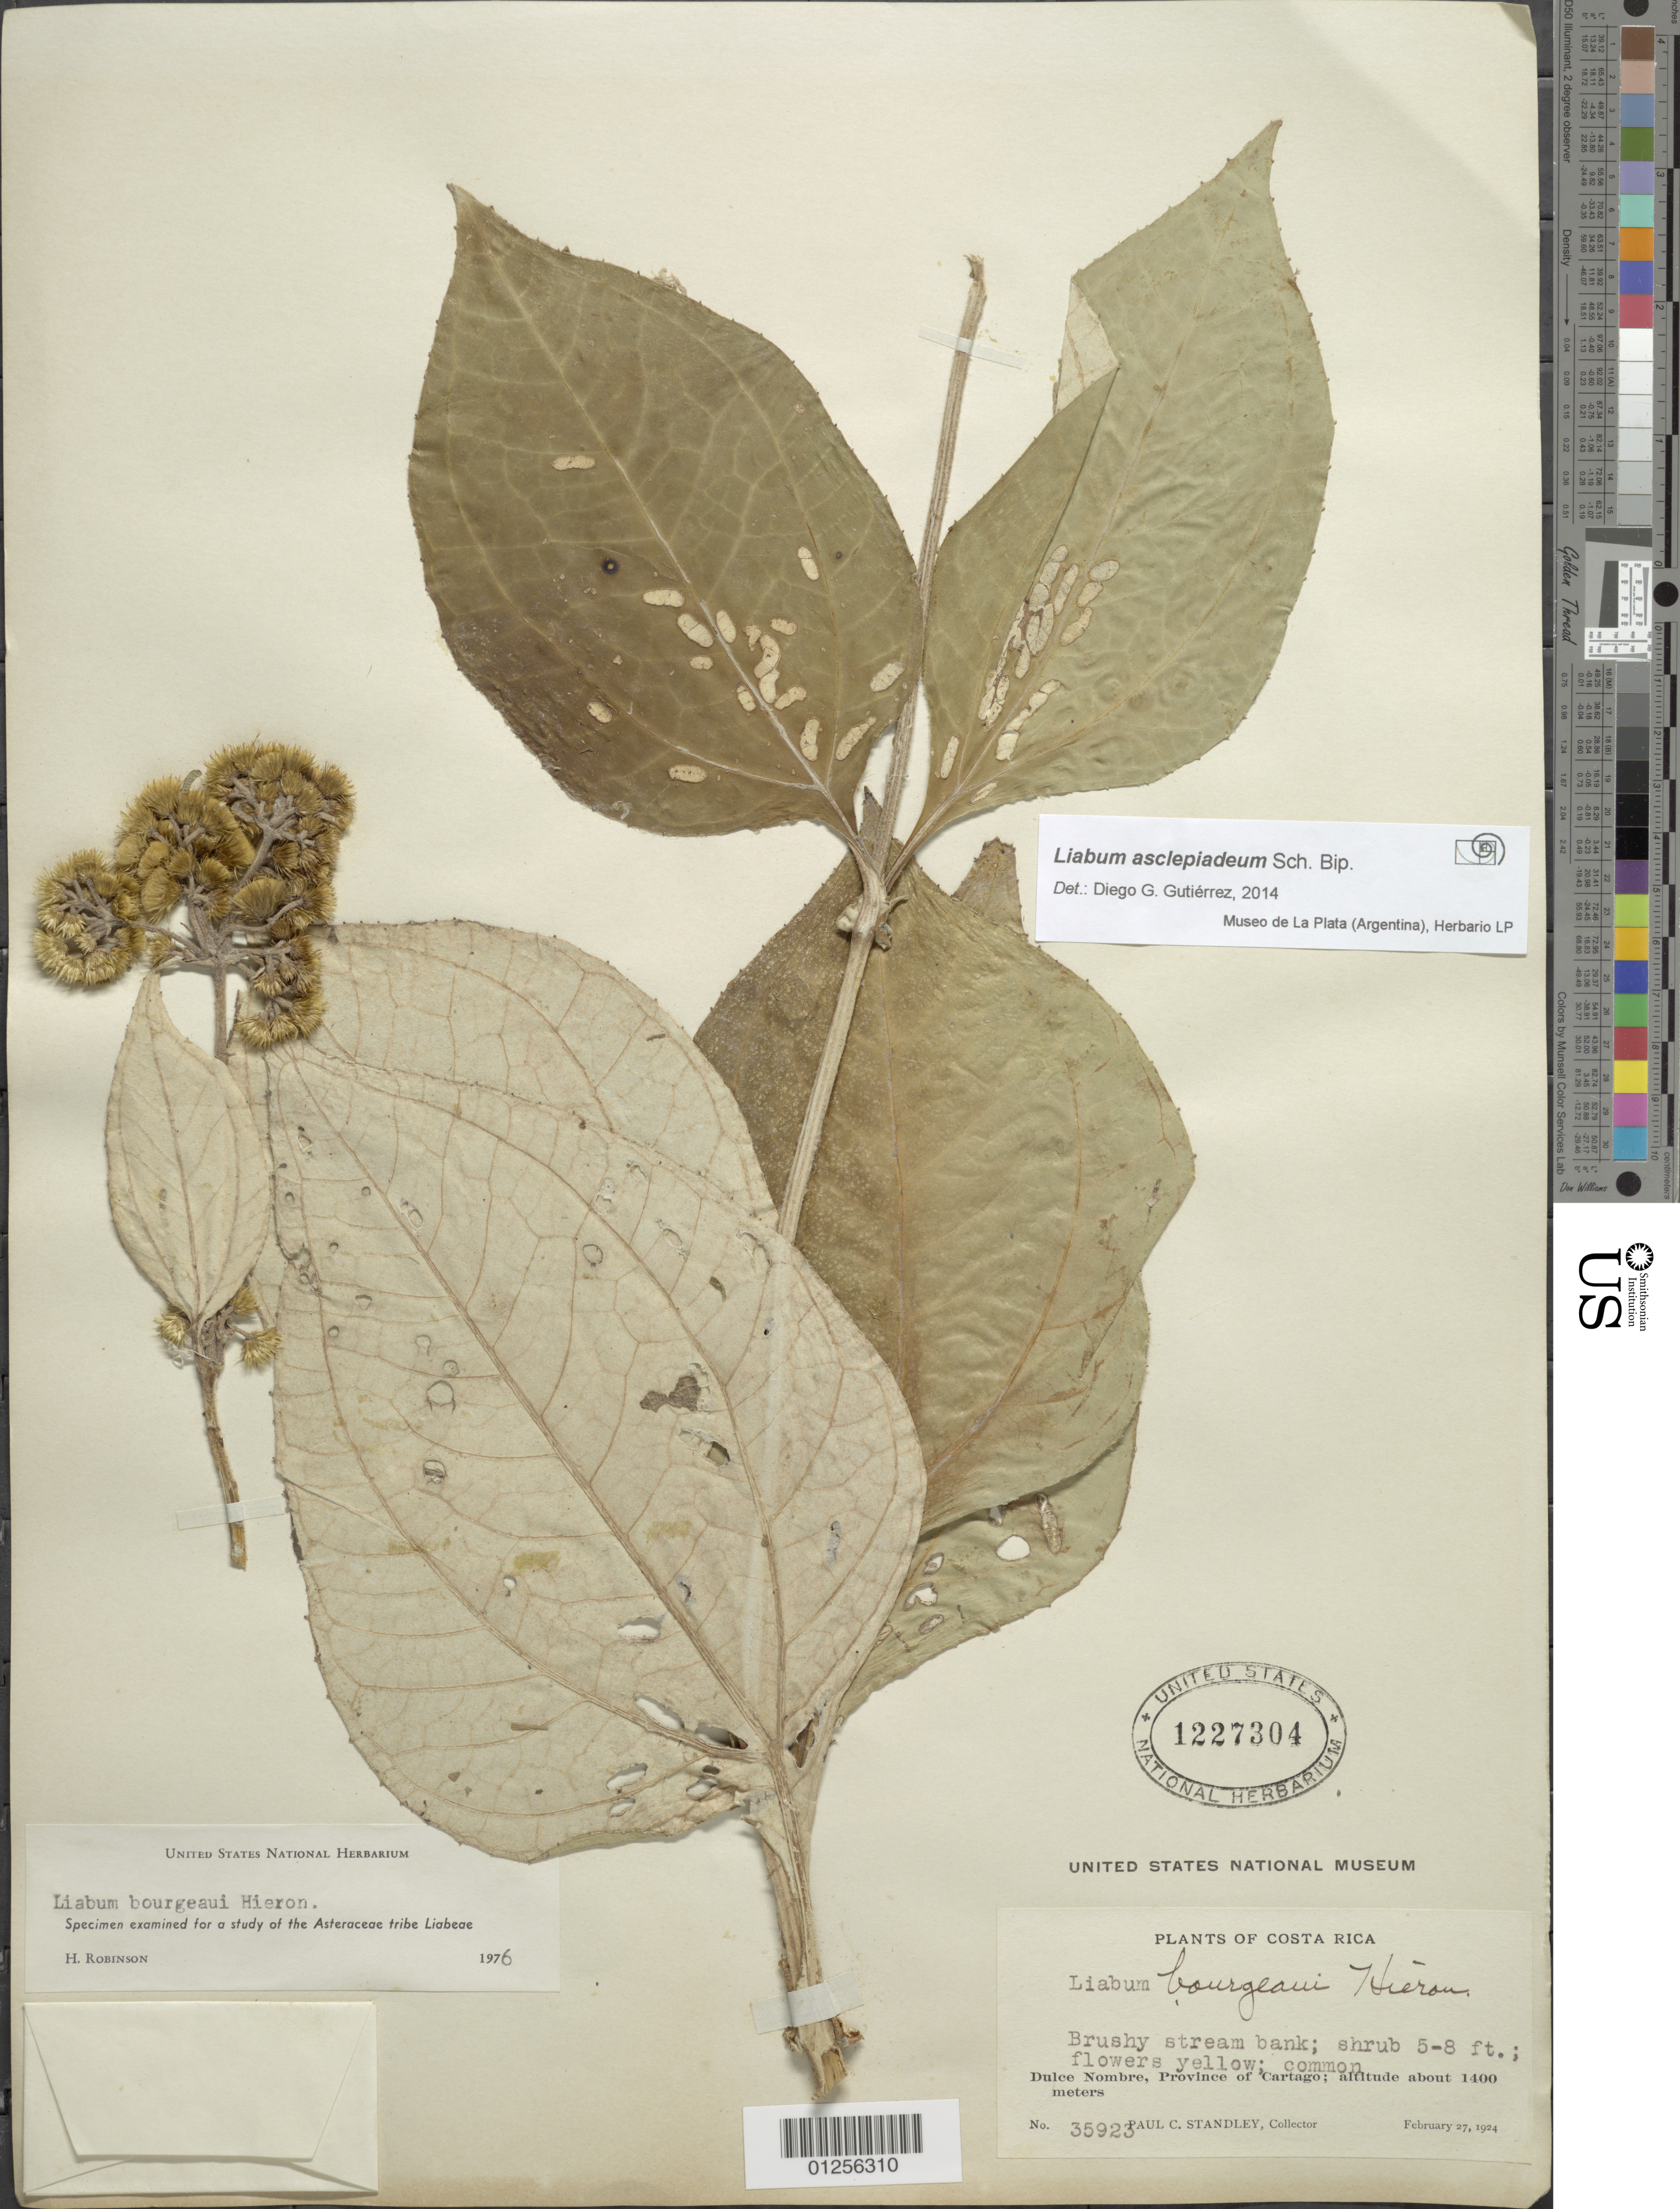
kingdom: Plantae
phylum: Tracheophyta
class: Magnoliopsida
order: Asterales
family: Asteraceae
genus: Liabum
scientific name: Liabum asclepiadeum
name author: Sch. Bip.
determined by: Gutierrez, D. G.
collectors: P. C. Standley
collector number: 35923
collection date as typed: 27 February 1924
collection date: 1924-02-27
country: Costa Rica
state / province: Cartago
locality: Dulce Nombre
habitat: Brushy stream bank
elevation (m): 1400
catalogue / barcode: US 1227304